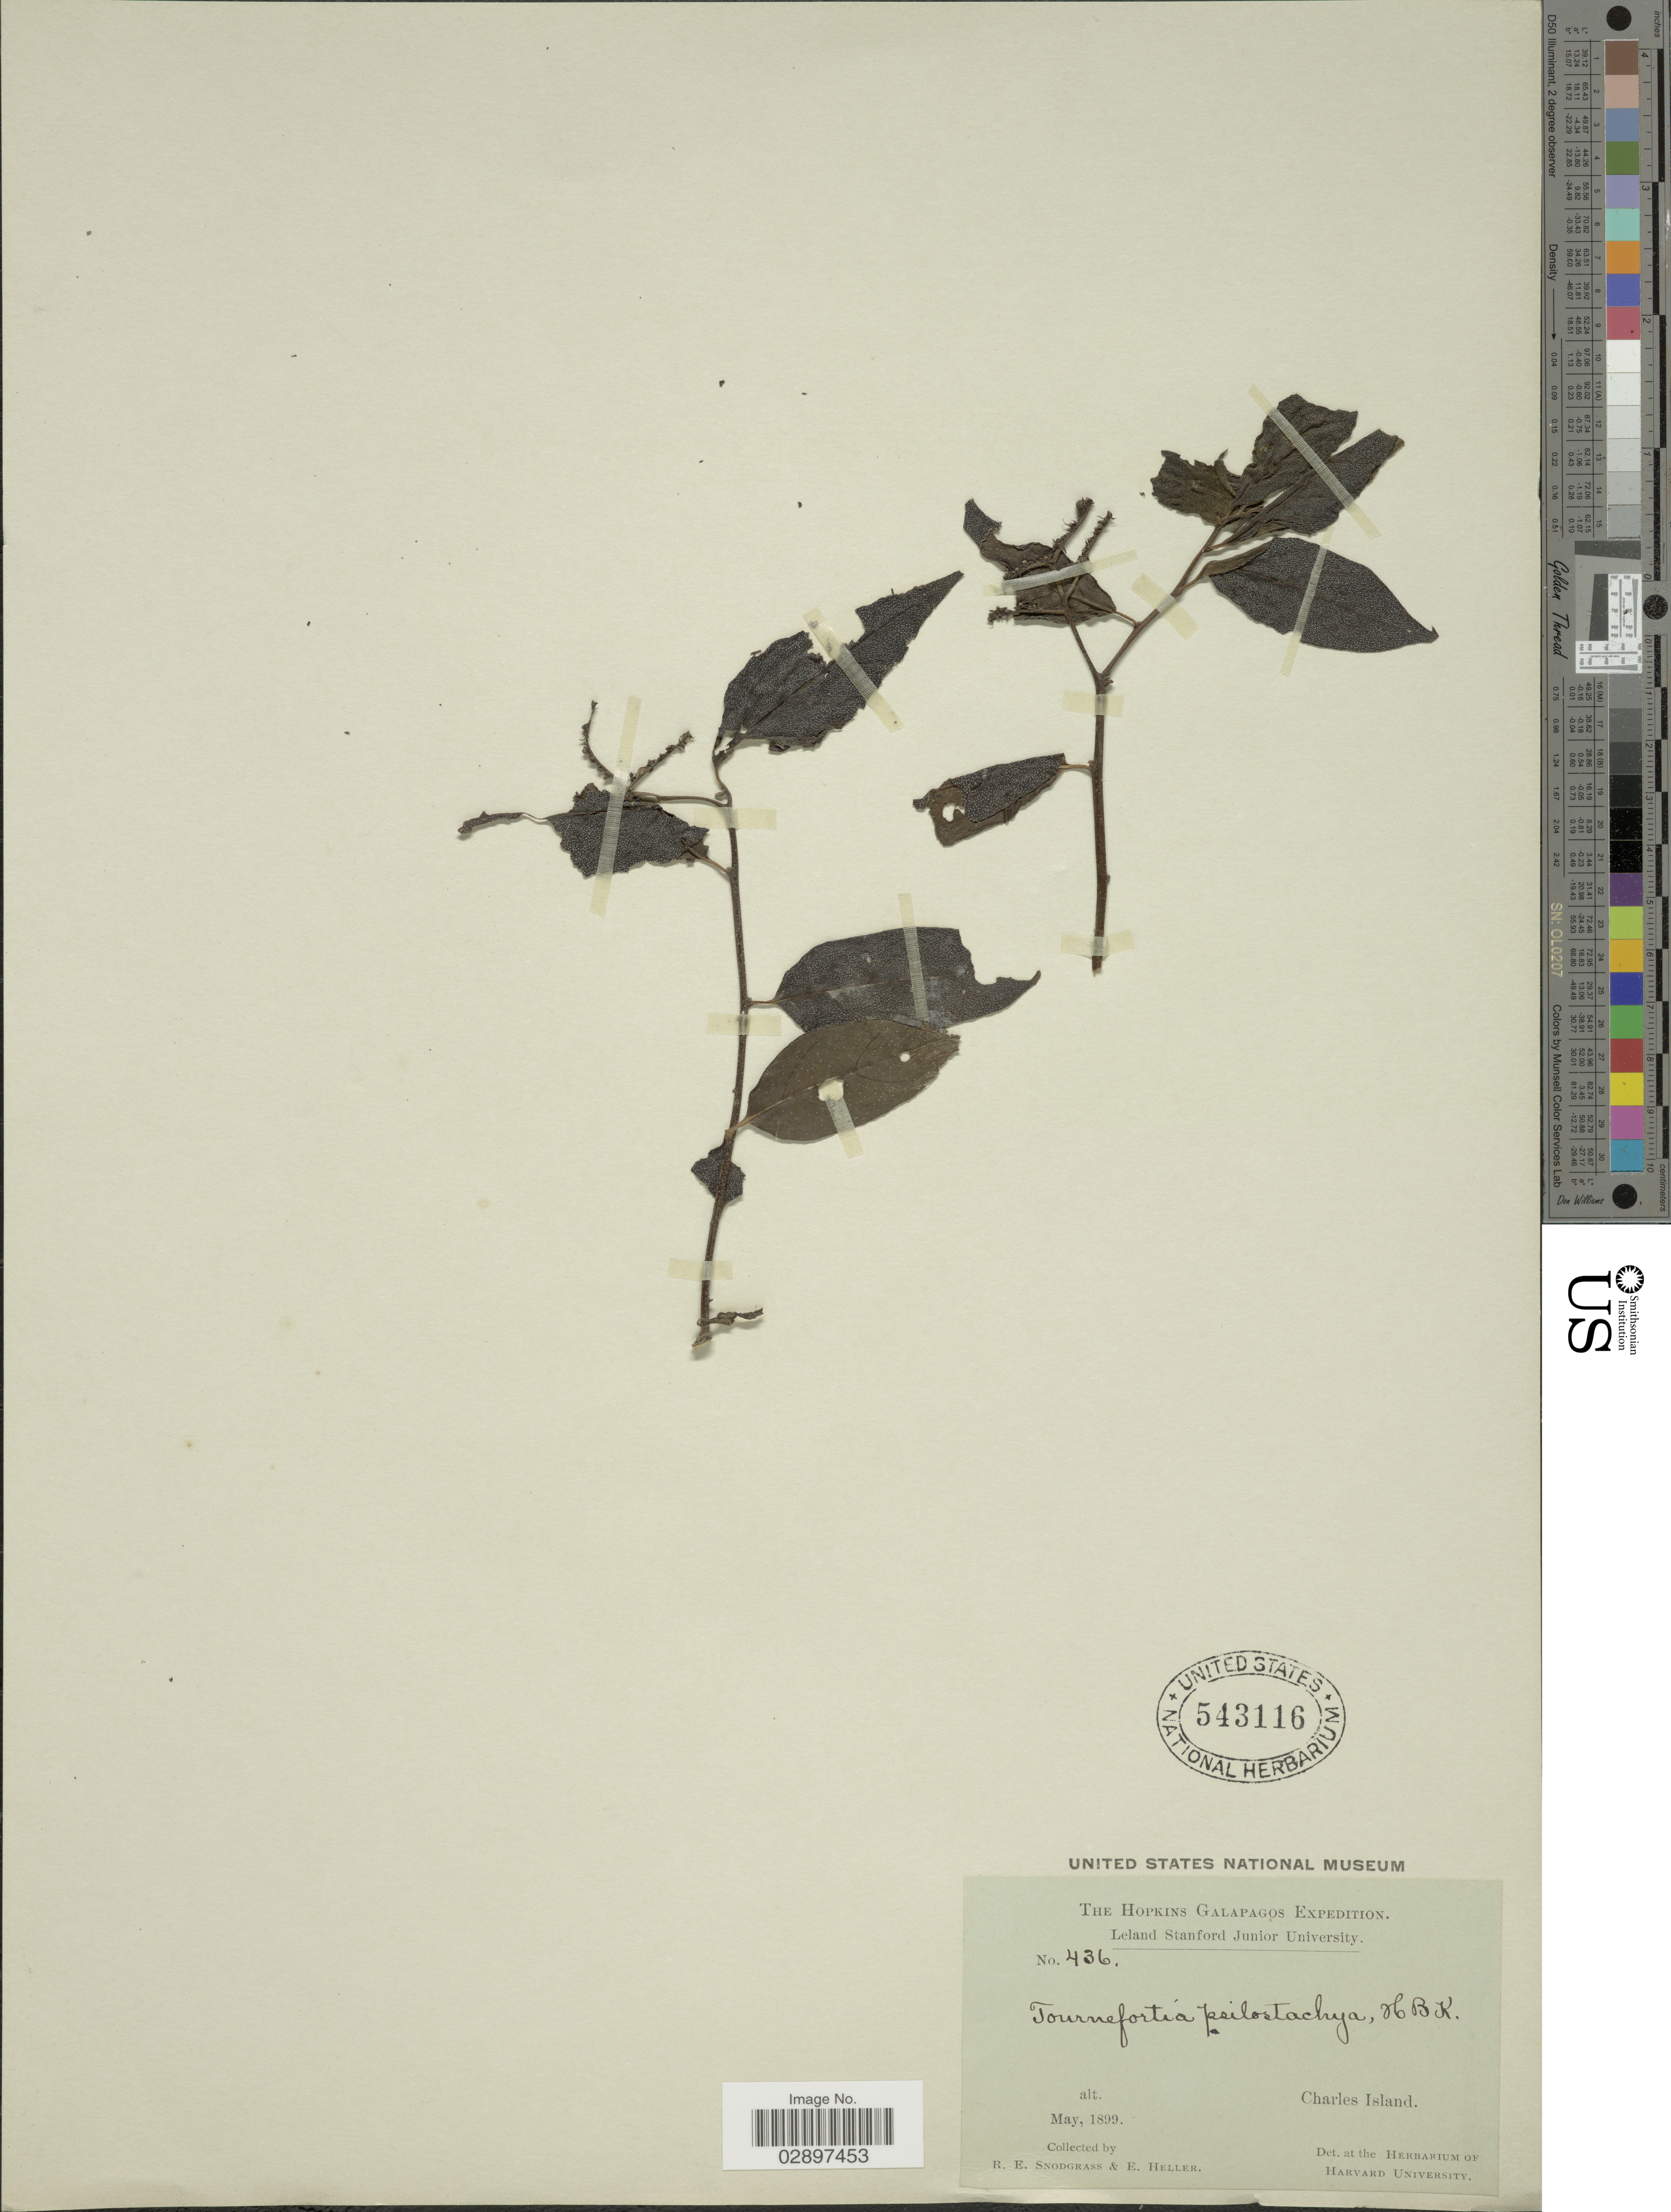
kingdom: Plantae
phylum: Tracheophyta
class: Magnoliopsida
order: Boraginales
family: Heliotropiaceae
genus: Tournefortia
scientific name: Tournefortia pubescens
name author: Hook. f.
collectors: R. E. Snodgrass & E. Heller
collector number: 436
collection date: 1899-05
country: Ecuador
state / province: Colón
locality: Galapagos. Charles Island.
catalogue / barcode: US 543116